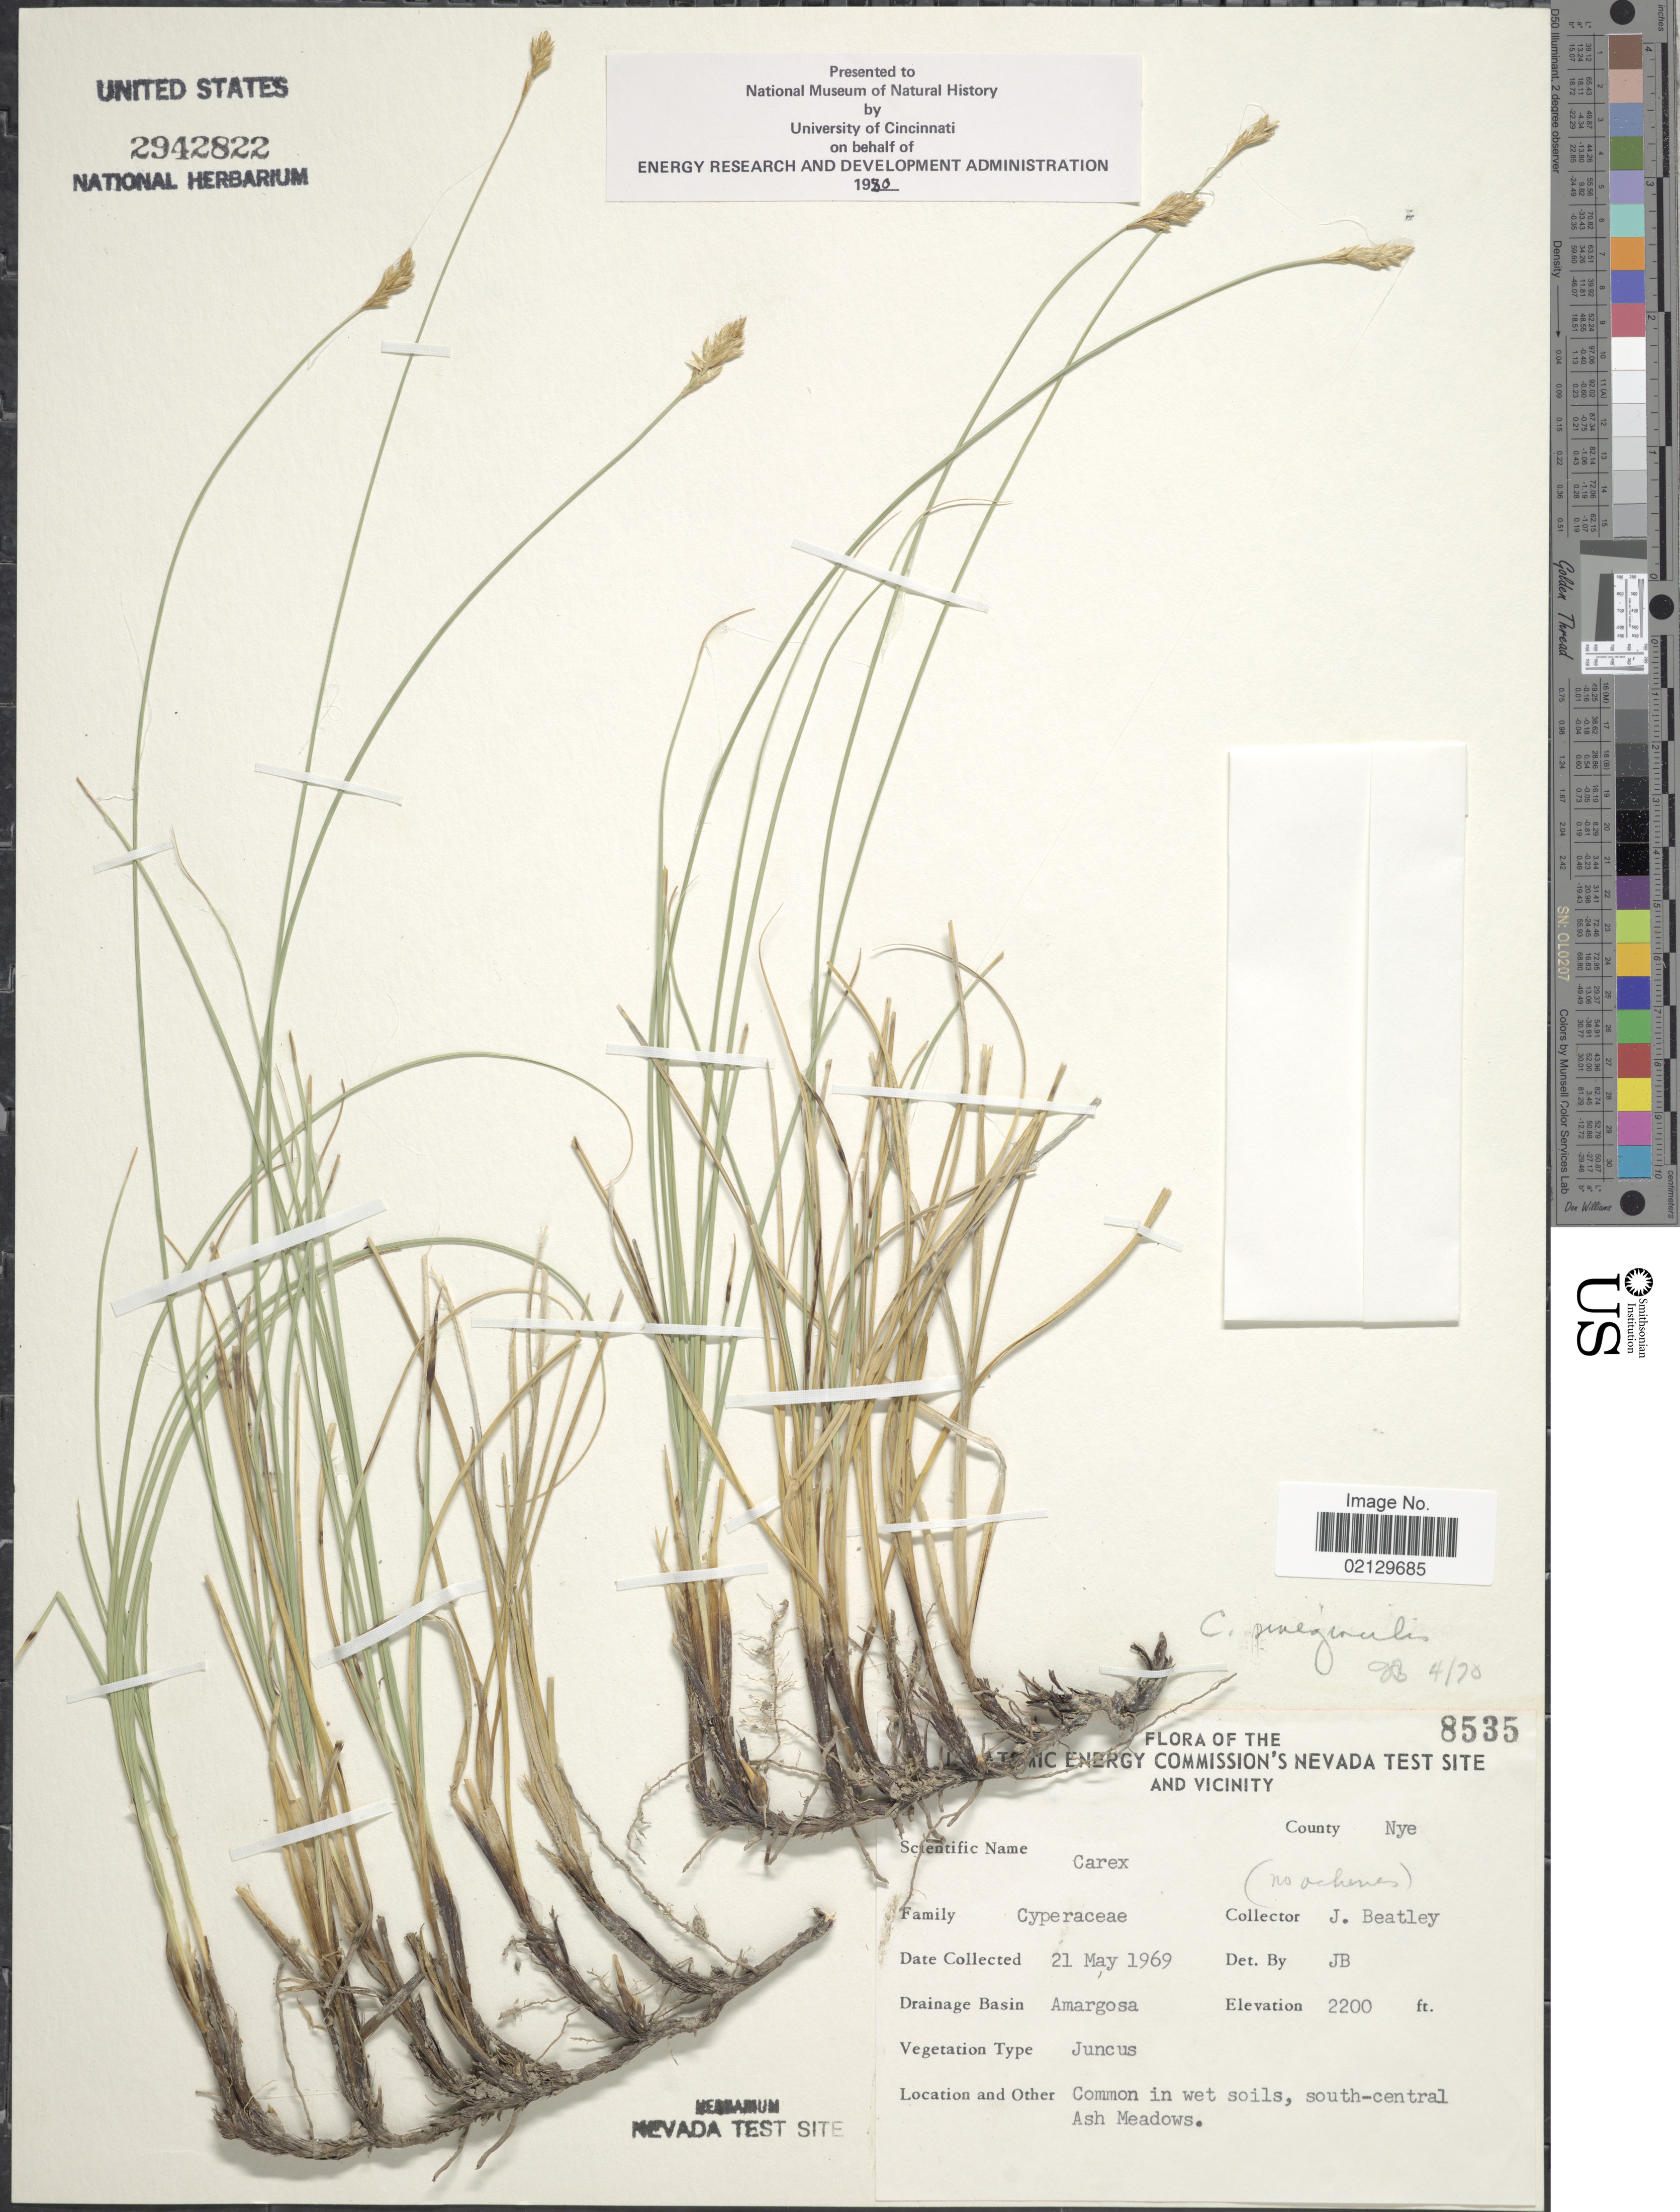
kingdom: Plantae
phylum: Tracheophyta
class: Liliopsida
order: Poales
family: Cyperaceae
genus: Carex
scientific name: Carex praegracilis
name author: W. Boott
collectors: J. C. Beatley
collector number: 8535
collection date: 1969-05-21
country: United States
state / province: Nevada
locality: U.S. Atomic Energy Commision's Nevada Test Site and Vicinity. County Nye. Amargosa. In wet soils, south-central Ash Meadows.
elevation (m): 671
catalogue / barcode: US 2942822